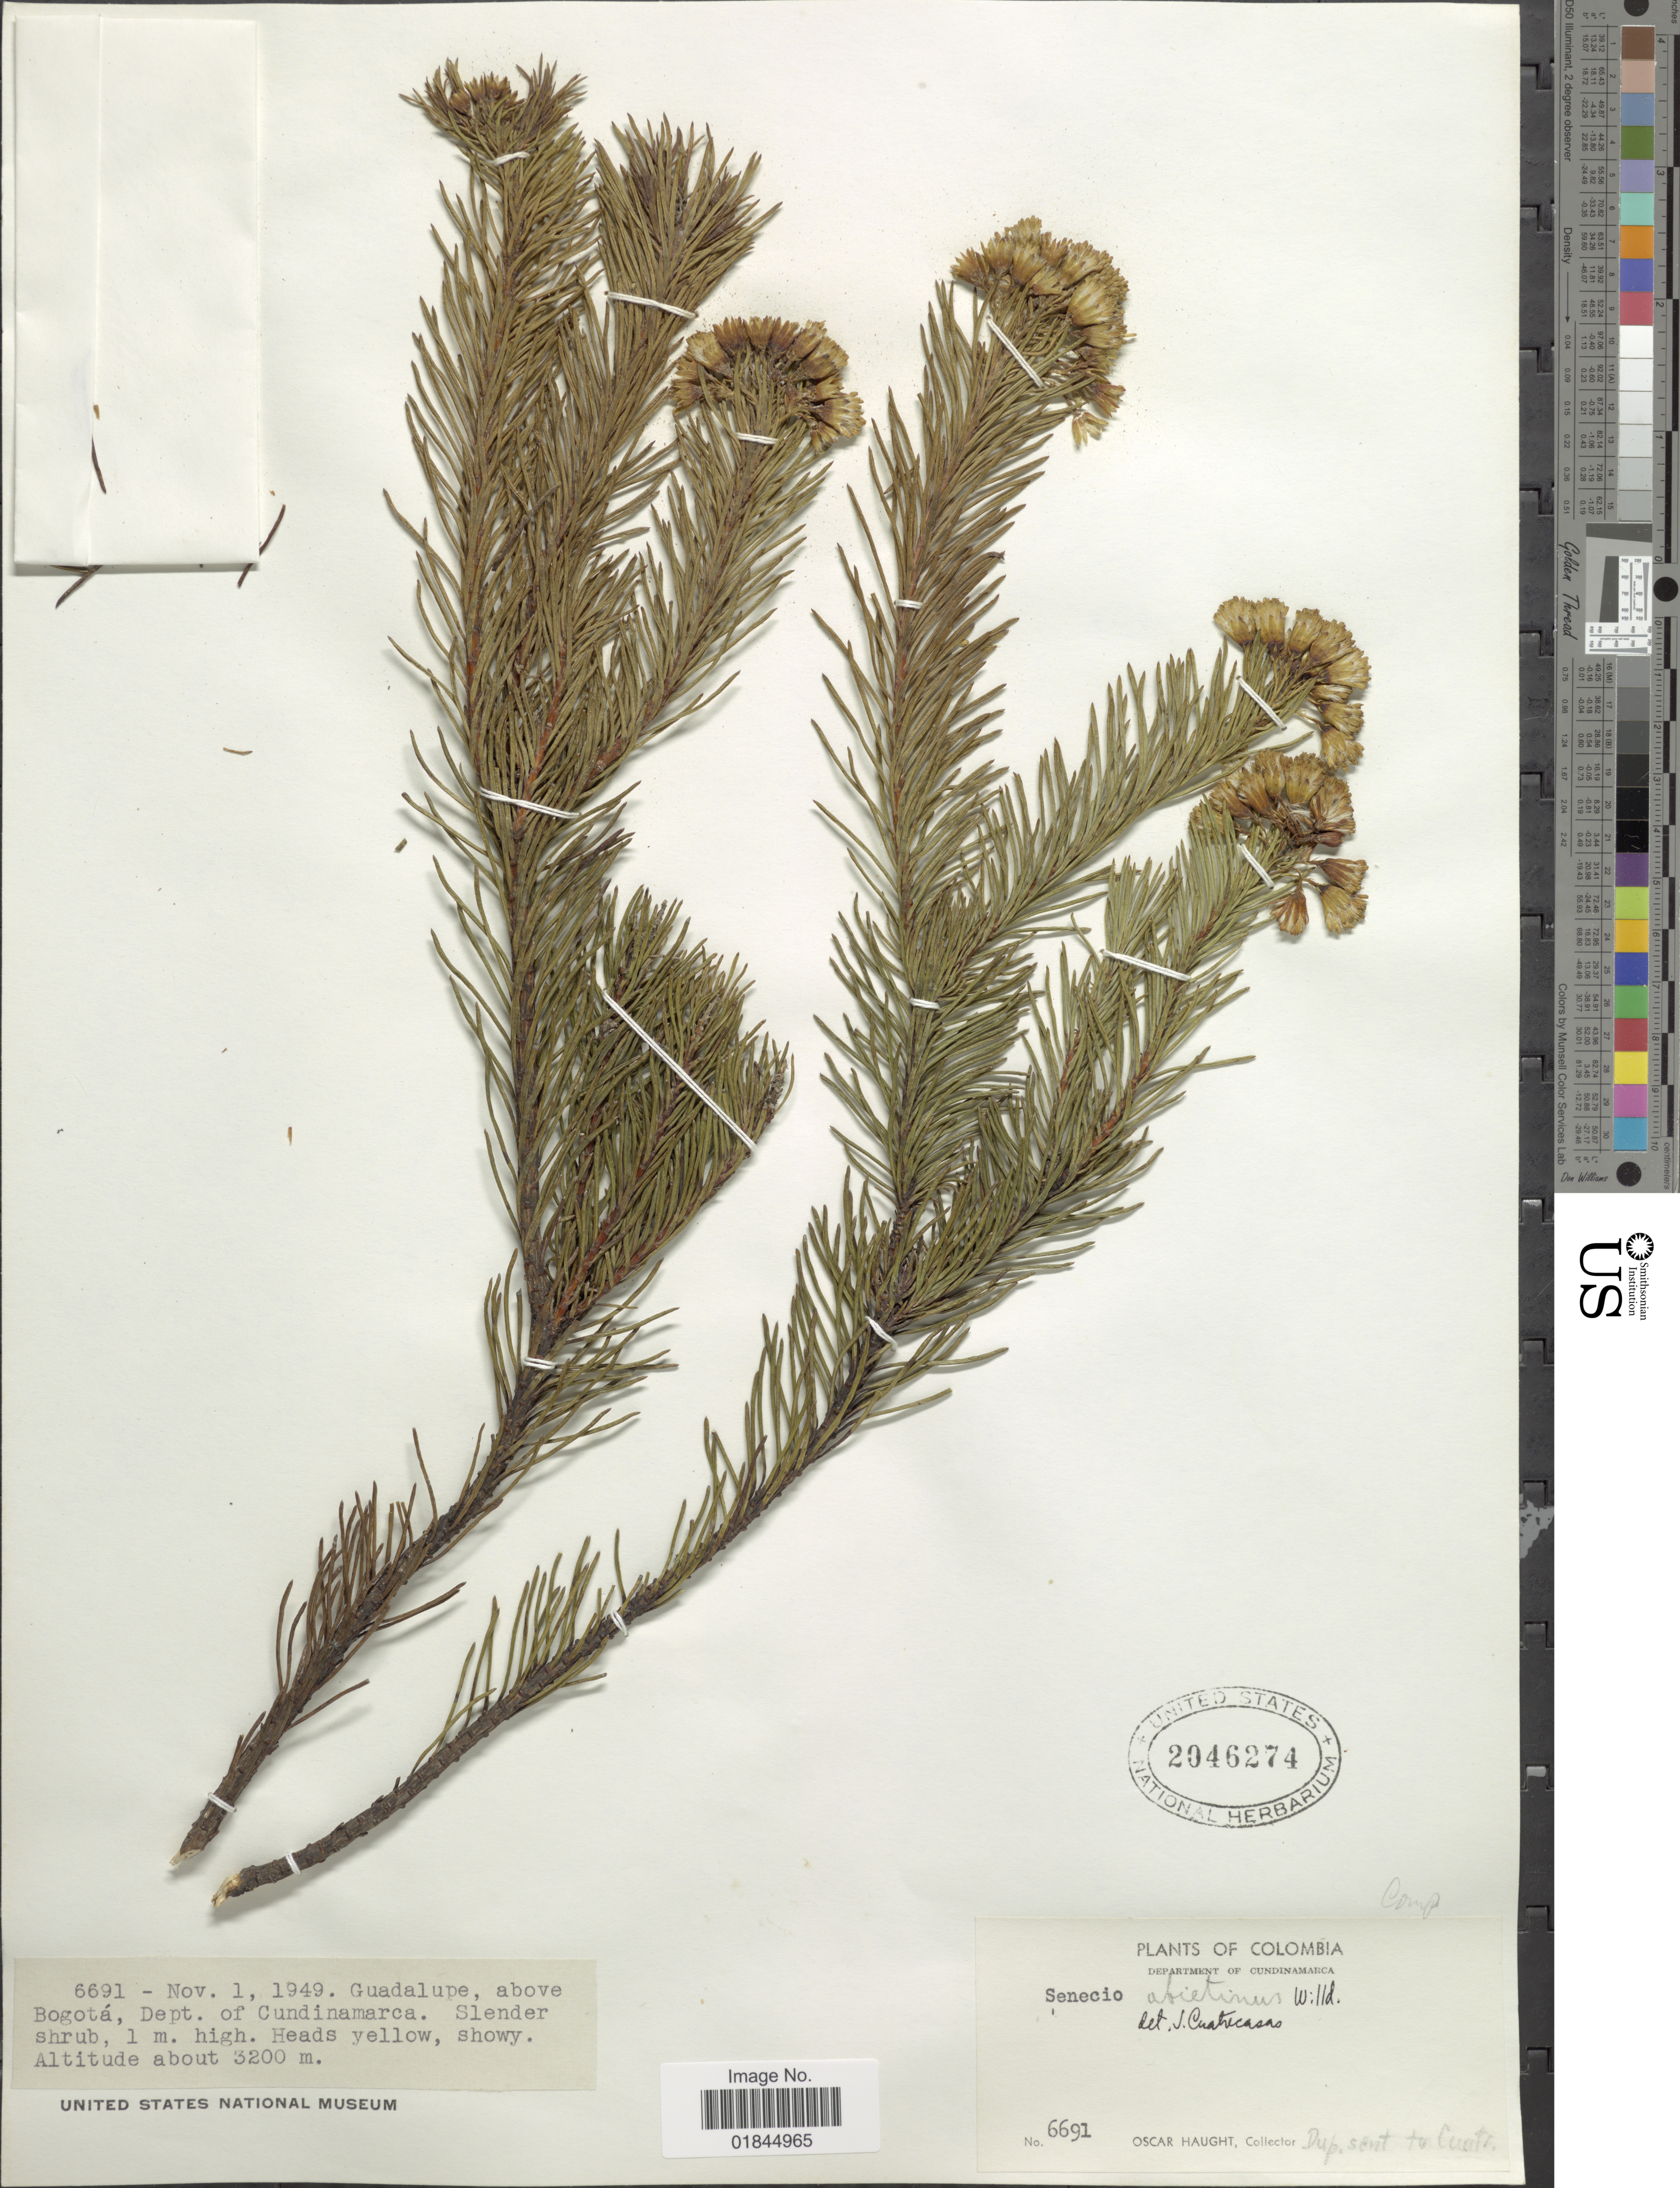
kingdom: Plantae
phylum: Tracheophyta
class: Magnoliopsida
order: Asterales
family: Asteraceae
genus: Pentacalia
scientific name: Pentacalia abietina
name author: (Willd. ex Wedd.) Cuatrec.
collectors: O. L. Haught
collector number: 6691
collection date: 1949-11-01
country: Colombia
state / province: Cundinamarca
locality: Guadalupe, above Bogota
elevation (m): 3200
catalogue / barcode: US 2046274